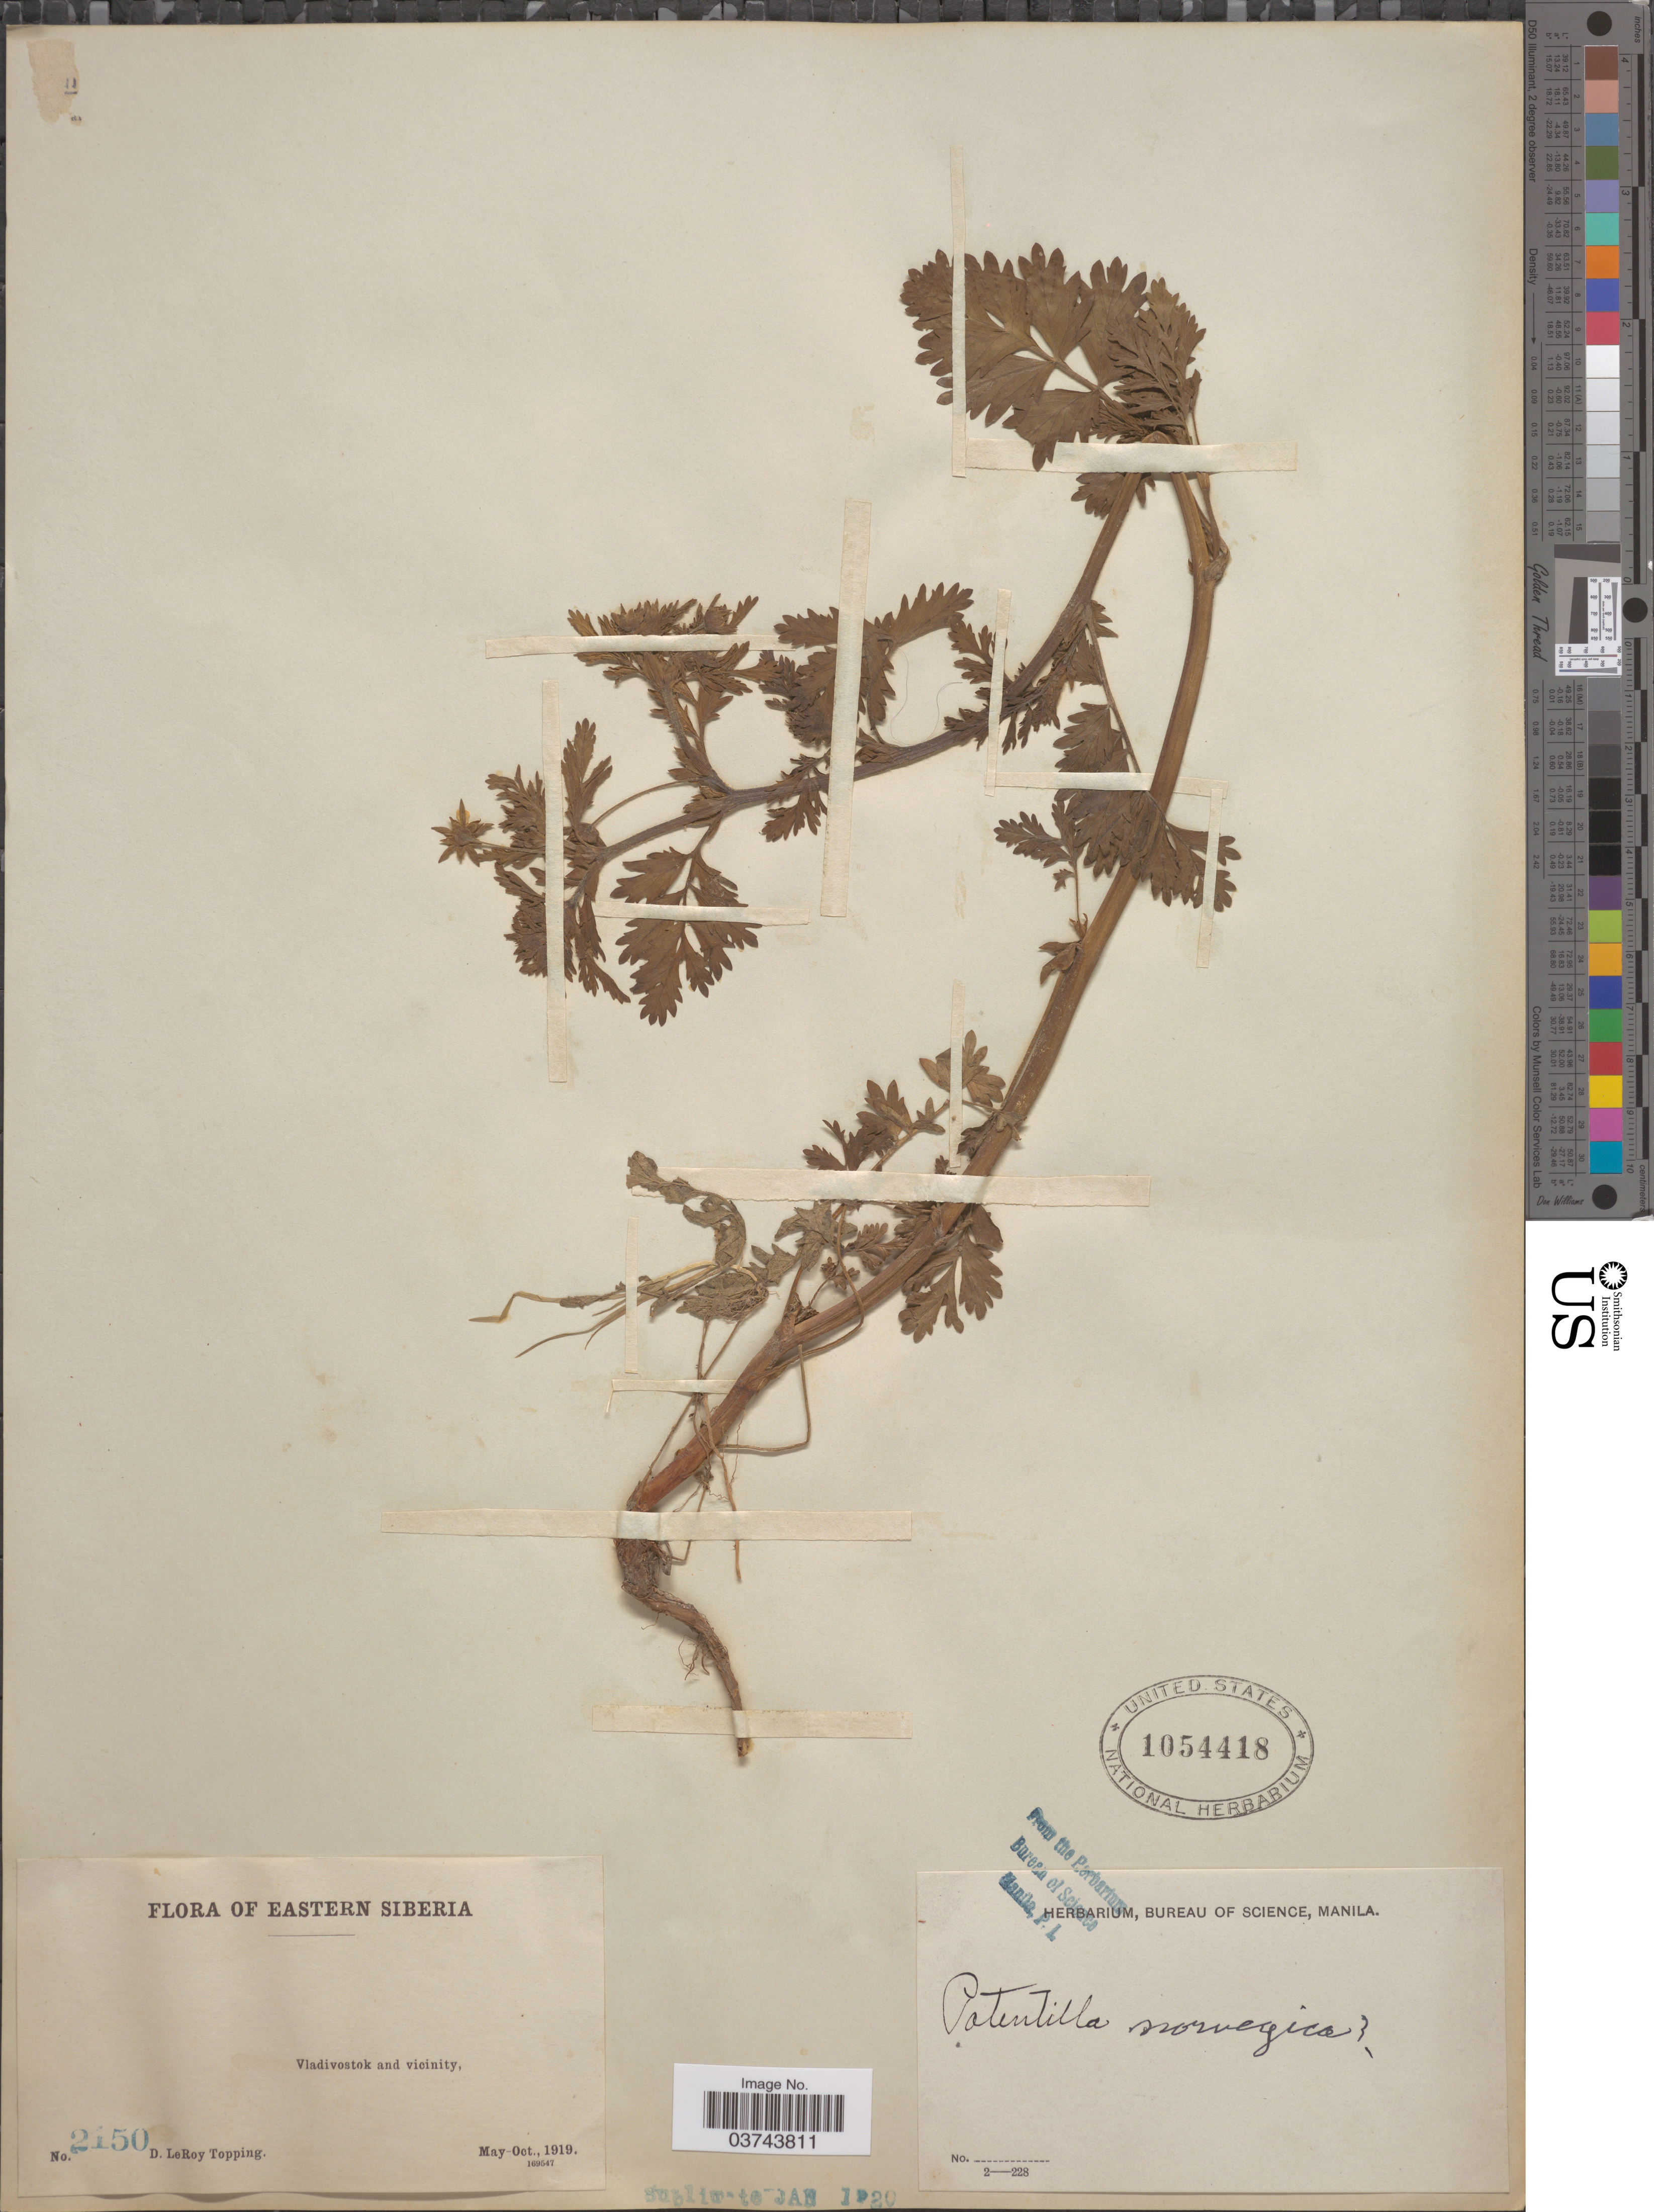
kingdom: Plantae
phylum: Tracheophyta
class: Magnoliopsida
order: Rosales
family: Rosaceae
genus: Potentilla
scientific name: Potentilla norvegica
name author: L.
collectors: D. L. Topping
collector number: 2150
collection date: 1919-05/1919-10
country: Russian Federation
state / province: Primorsky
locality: Eastern Siberia. Vladivostok and vicinity.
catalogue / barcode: US 1054418